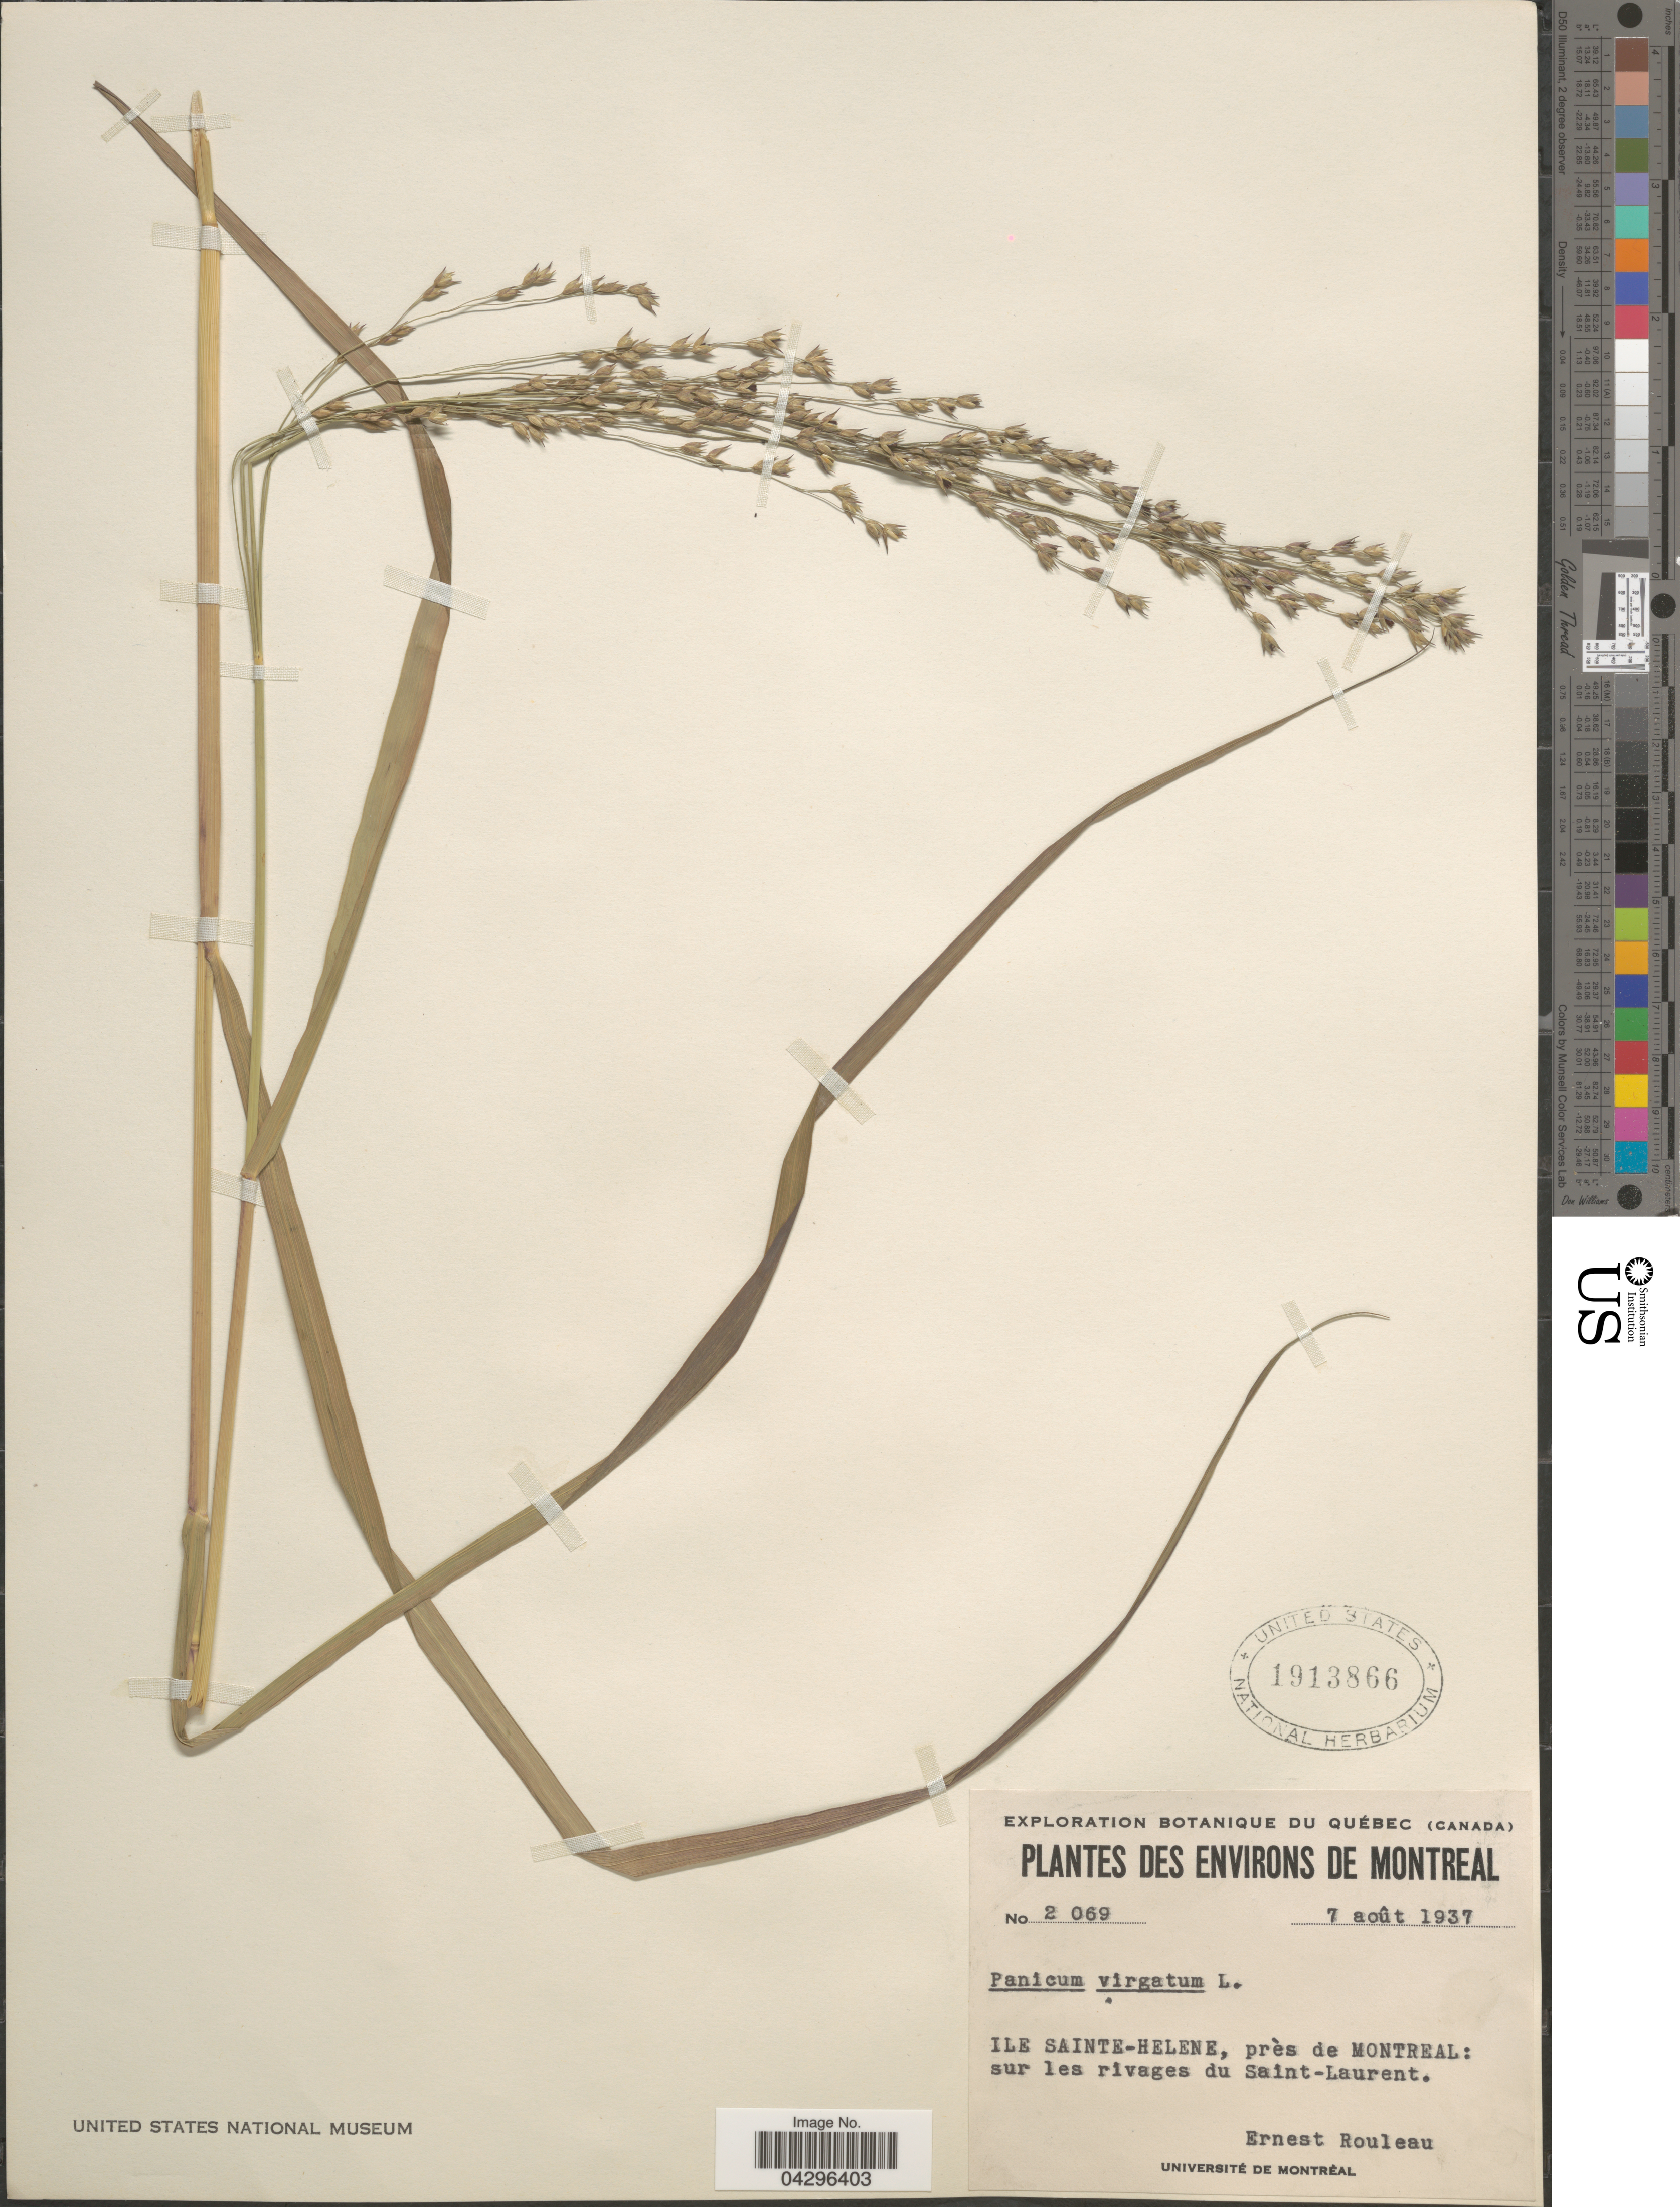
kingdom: Plantae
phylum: Tracheophyta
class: Liliopsida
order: Poales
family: Poaceae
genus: Panicum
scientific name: Panicum virgatum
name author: L.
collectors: E. Rouleau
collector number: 2069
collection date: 1937-08-07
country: Canada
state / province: Quebec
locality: Exploration Botanique Du Québec (Canada). Environs De Montreal. Ile Sainte-Helene. près de Montreal: sur les rivages du Saint-Laurent.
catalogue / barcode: US 1913866